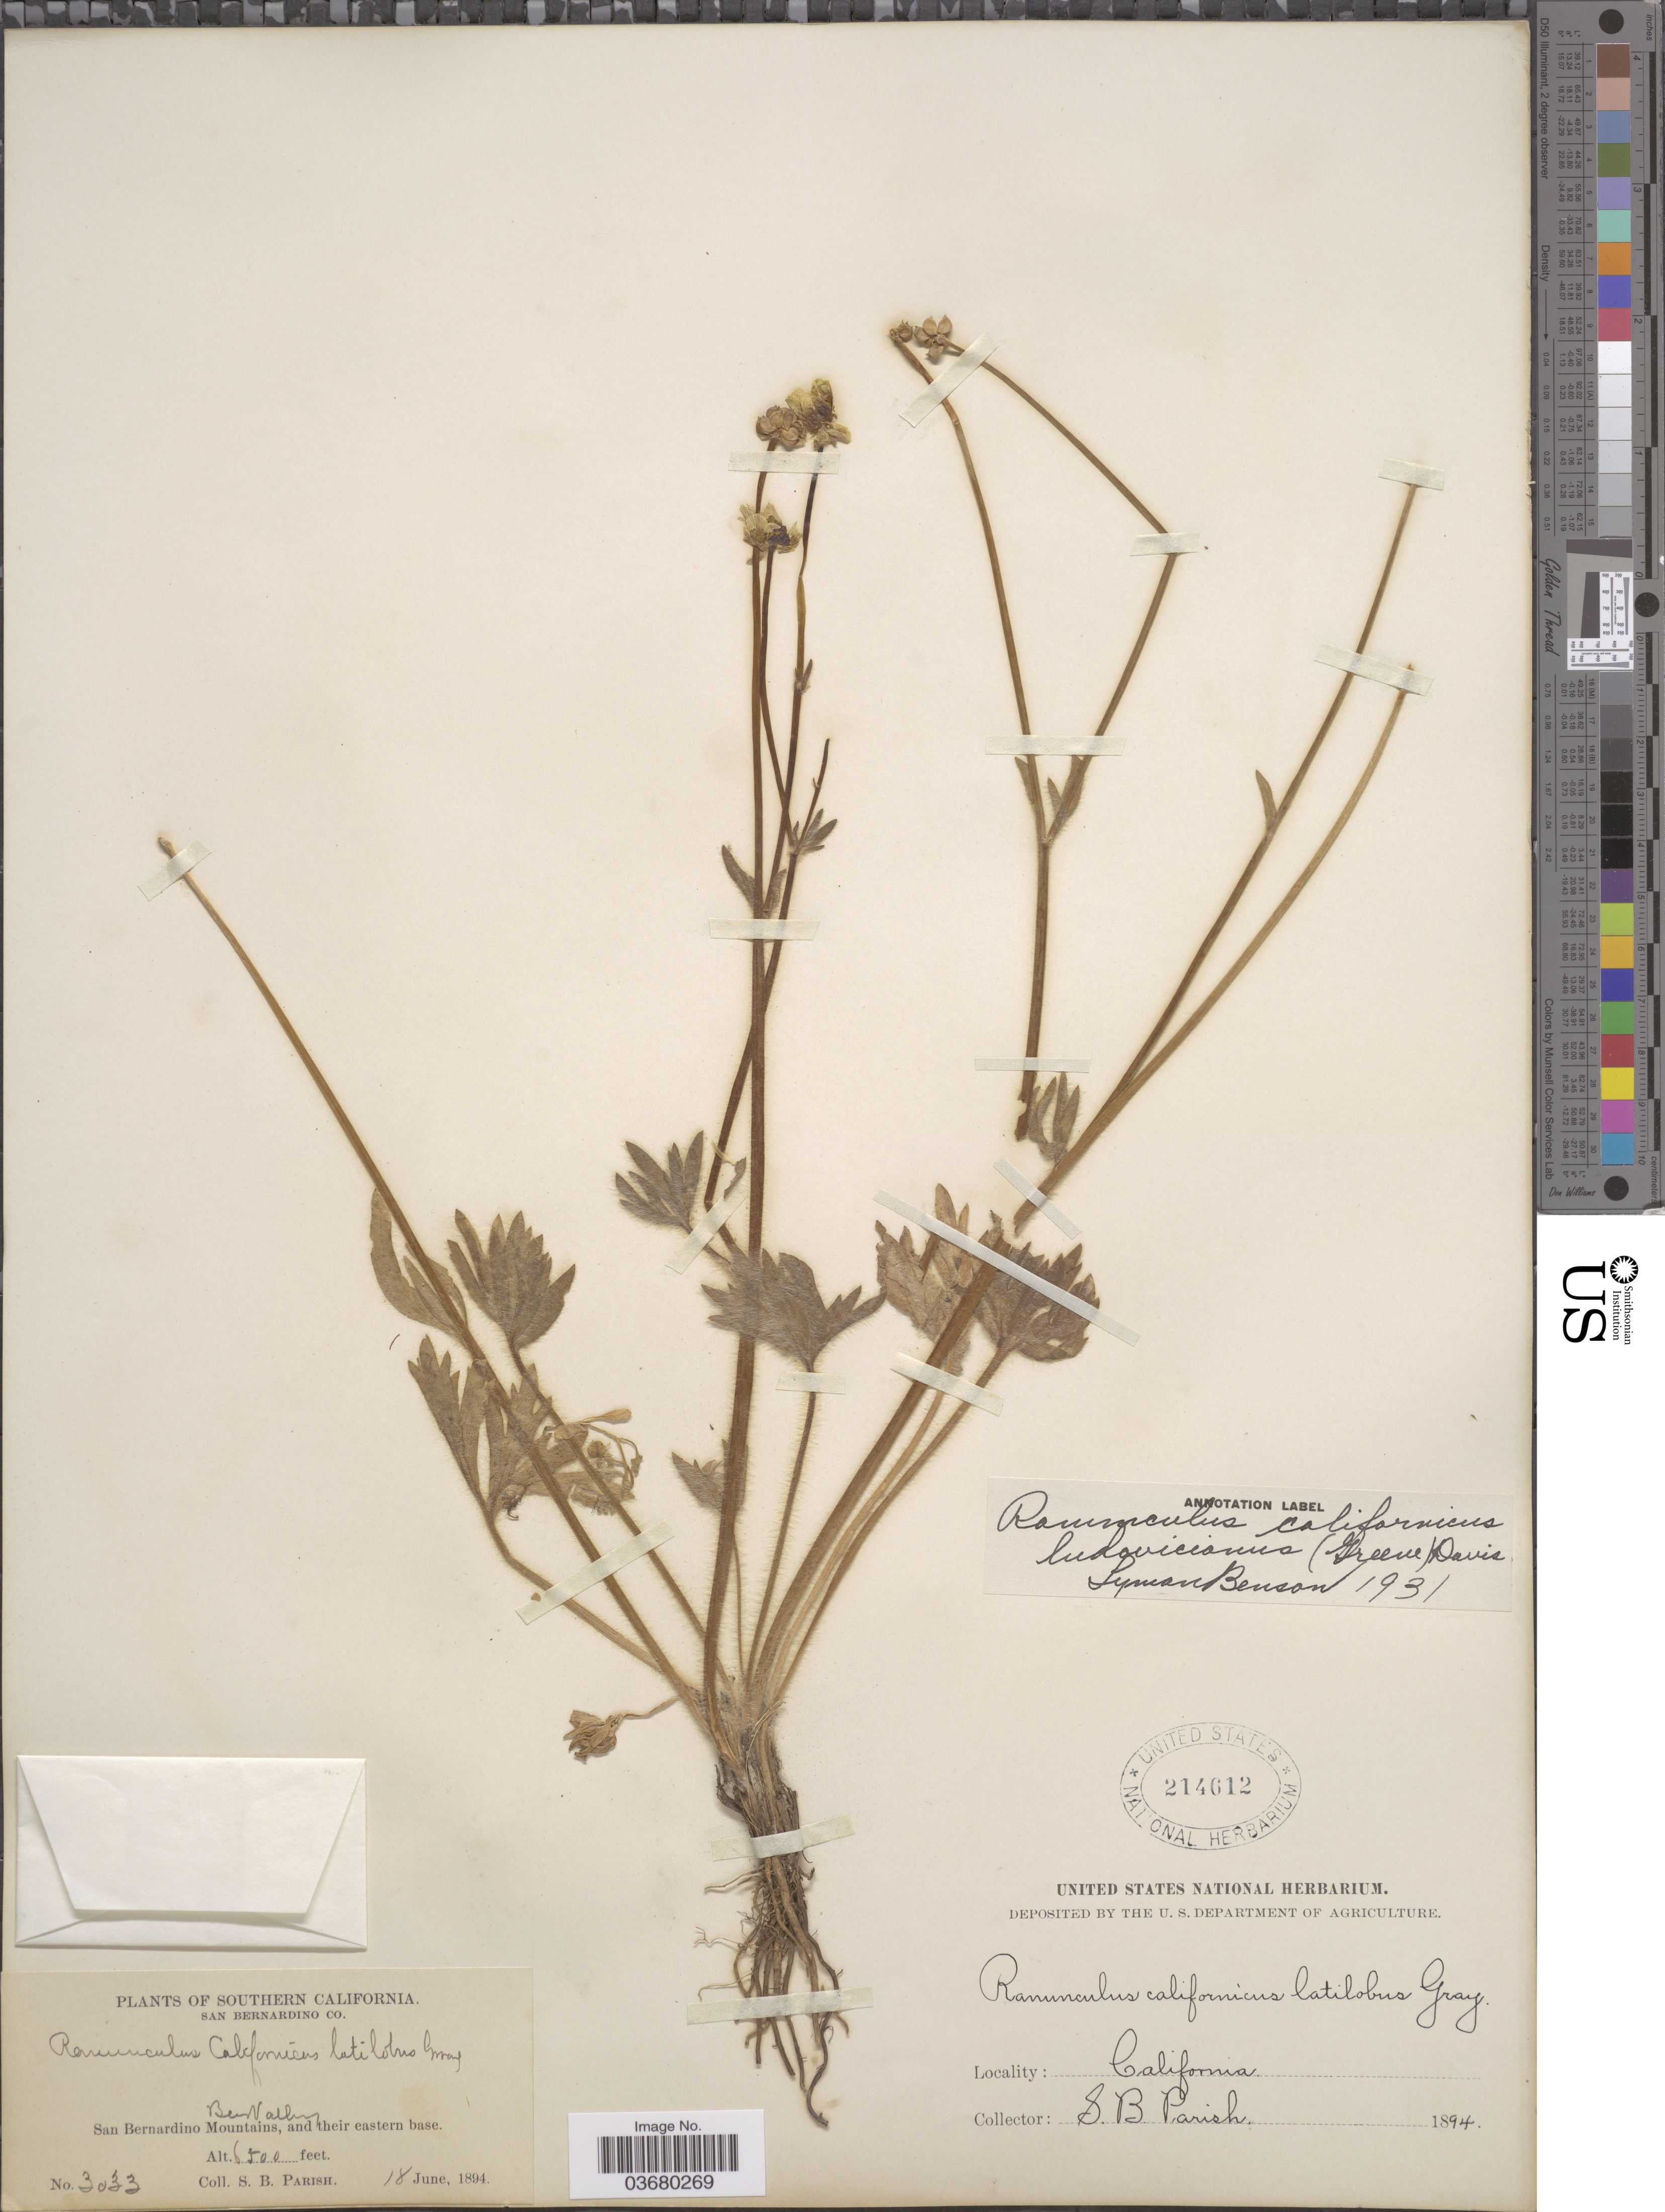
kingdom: Plantae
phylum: Tracheophyta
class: Magnoliopsida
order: Ranunculales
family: Ranunculaceae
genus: Ranunculus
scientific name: Ranunculus canus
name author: Benth.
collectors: S. B. Parish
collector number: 3033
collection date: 1894-06-18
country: United States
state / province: California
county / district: San Bernardino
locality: Southern California. San Bernardino Co. Bear Valley. San Bernardino Mountains, and their eastern base.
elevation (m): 1981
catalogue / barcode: US 214612